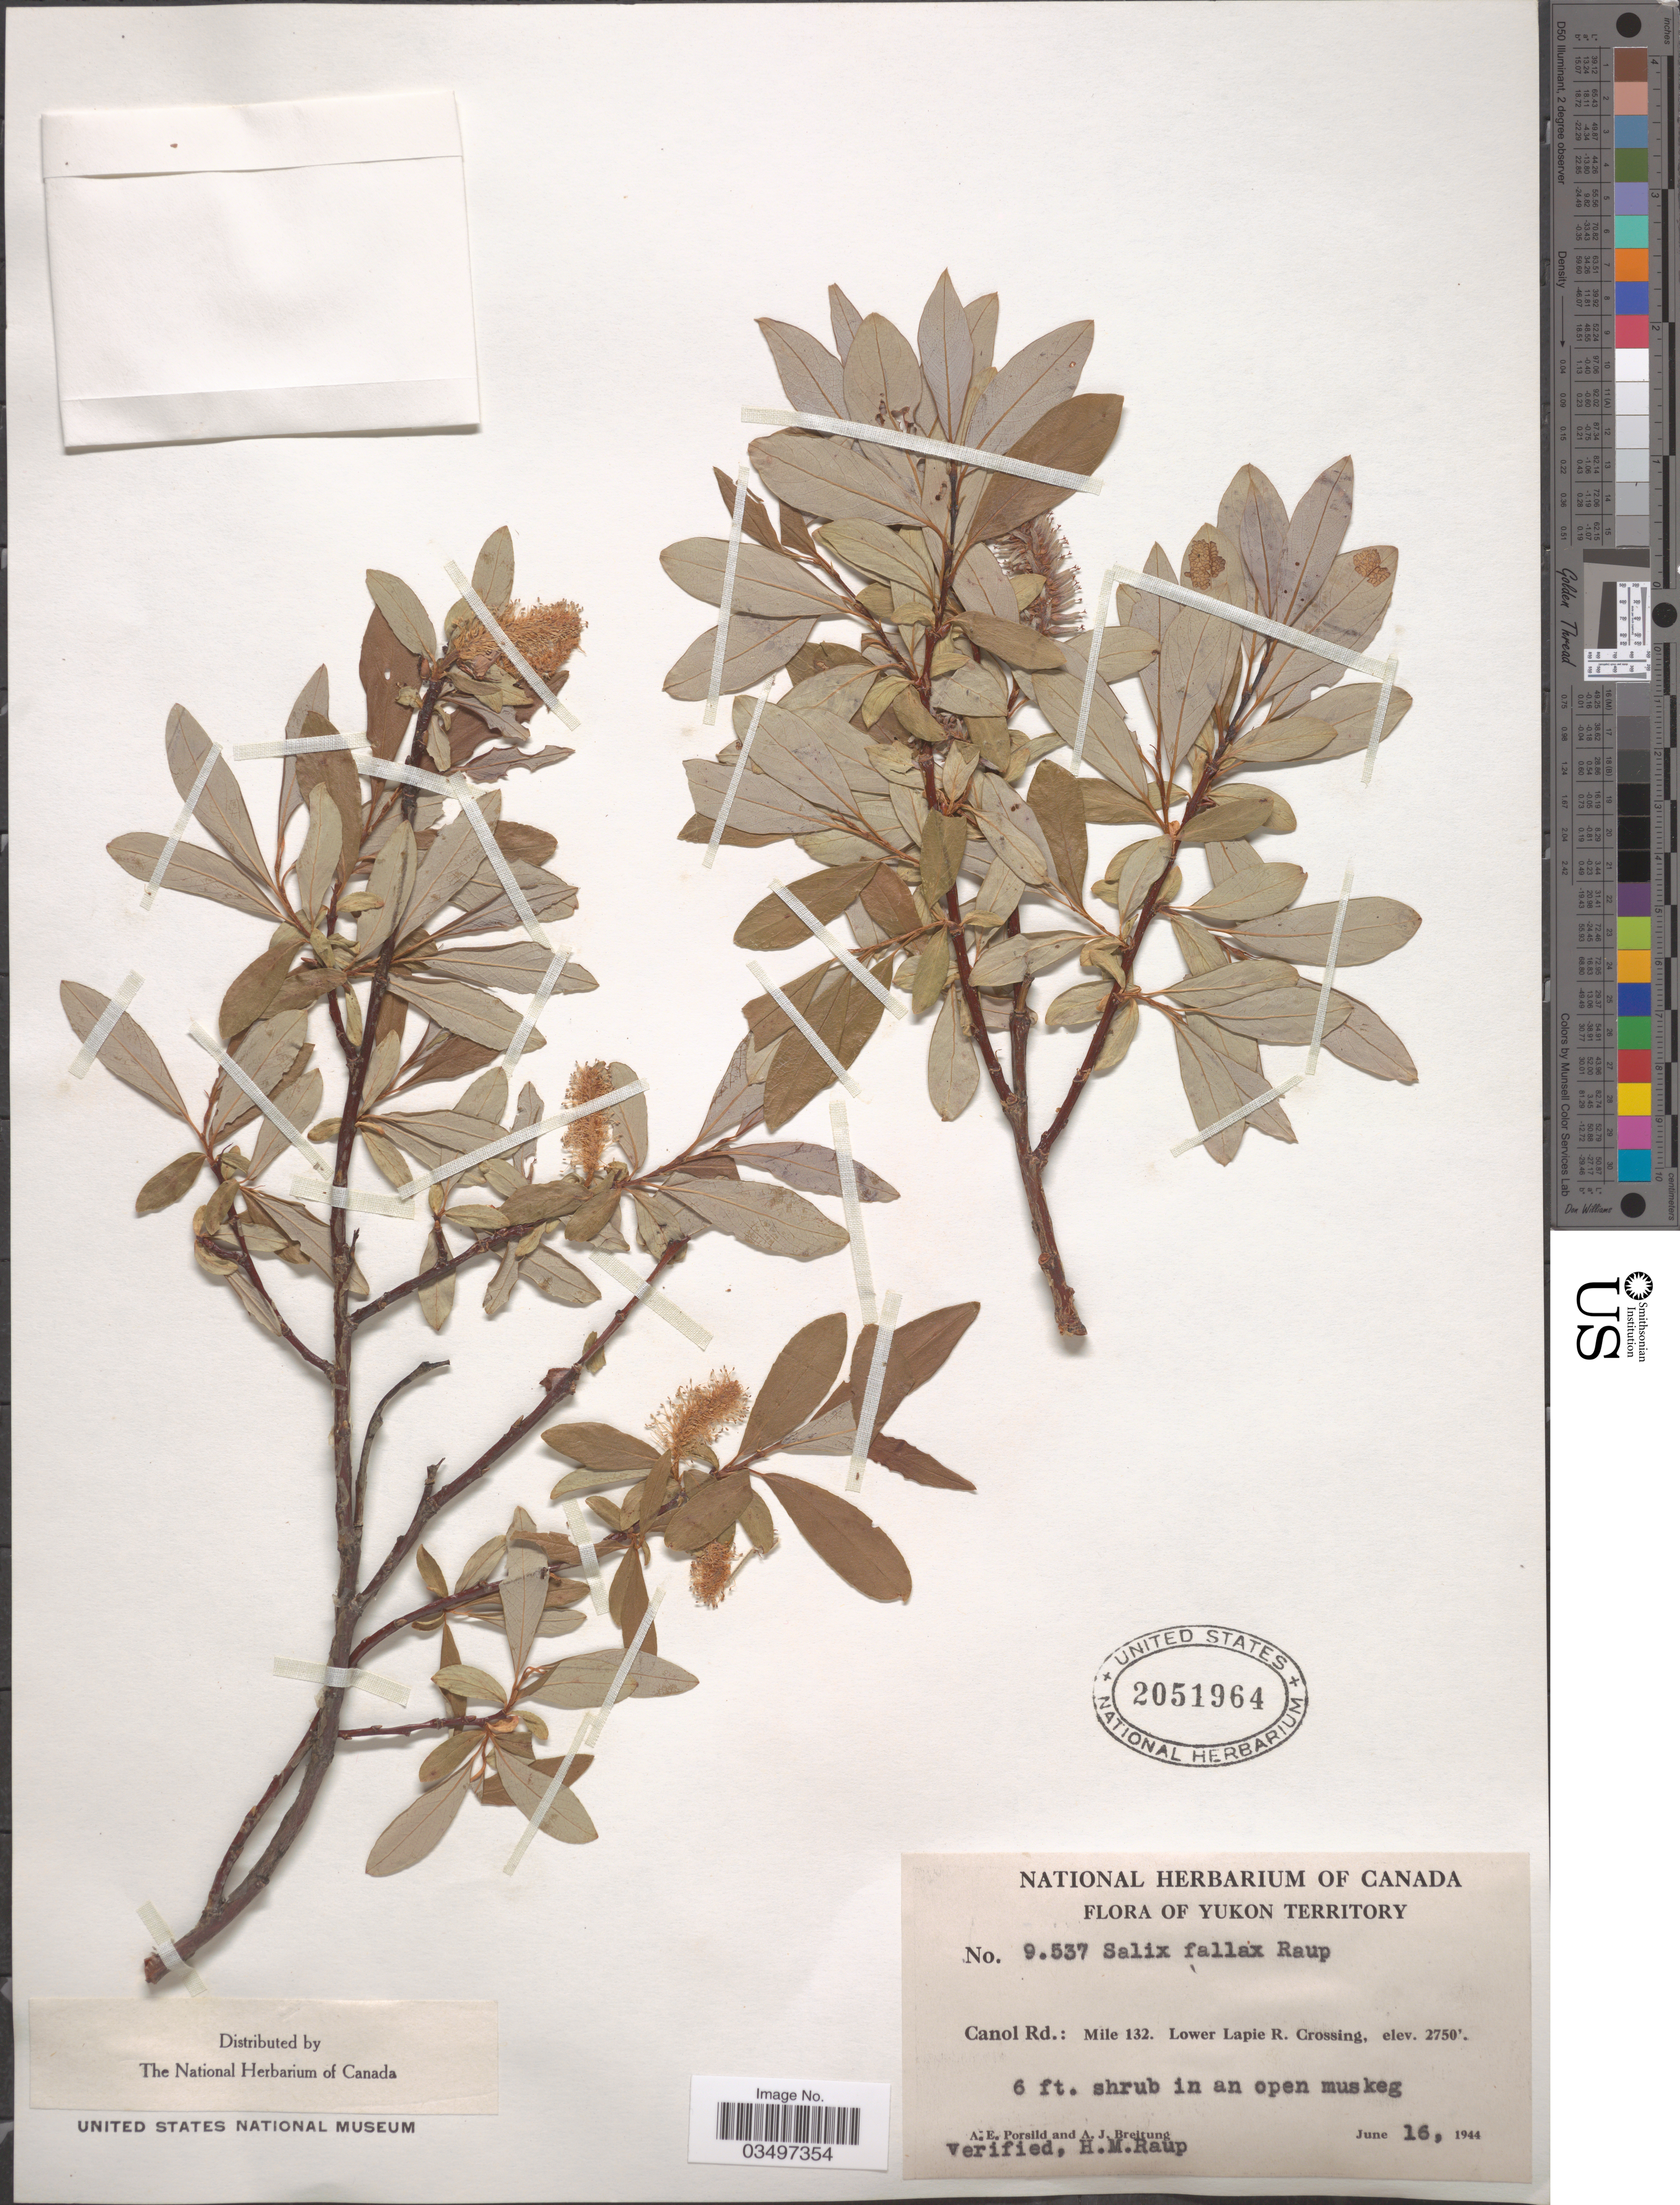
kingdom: Plantae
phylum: Tracheophyta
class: Magnoliopsida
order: Malpighiales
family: Salicaceae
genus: Salix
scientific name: Salix fallax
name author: Raup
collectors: A. E. Porsild & A. Breitung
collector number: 9537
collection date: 1944-06-16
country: Canada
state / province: Yukon Territory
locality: Canol Rd.: Mile 132. Lower Lapie R. Crossing.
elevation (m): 838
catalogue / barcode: US 2051964